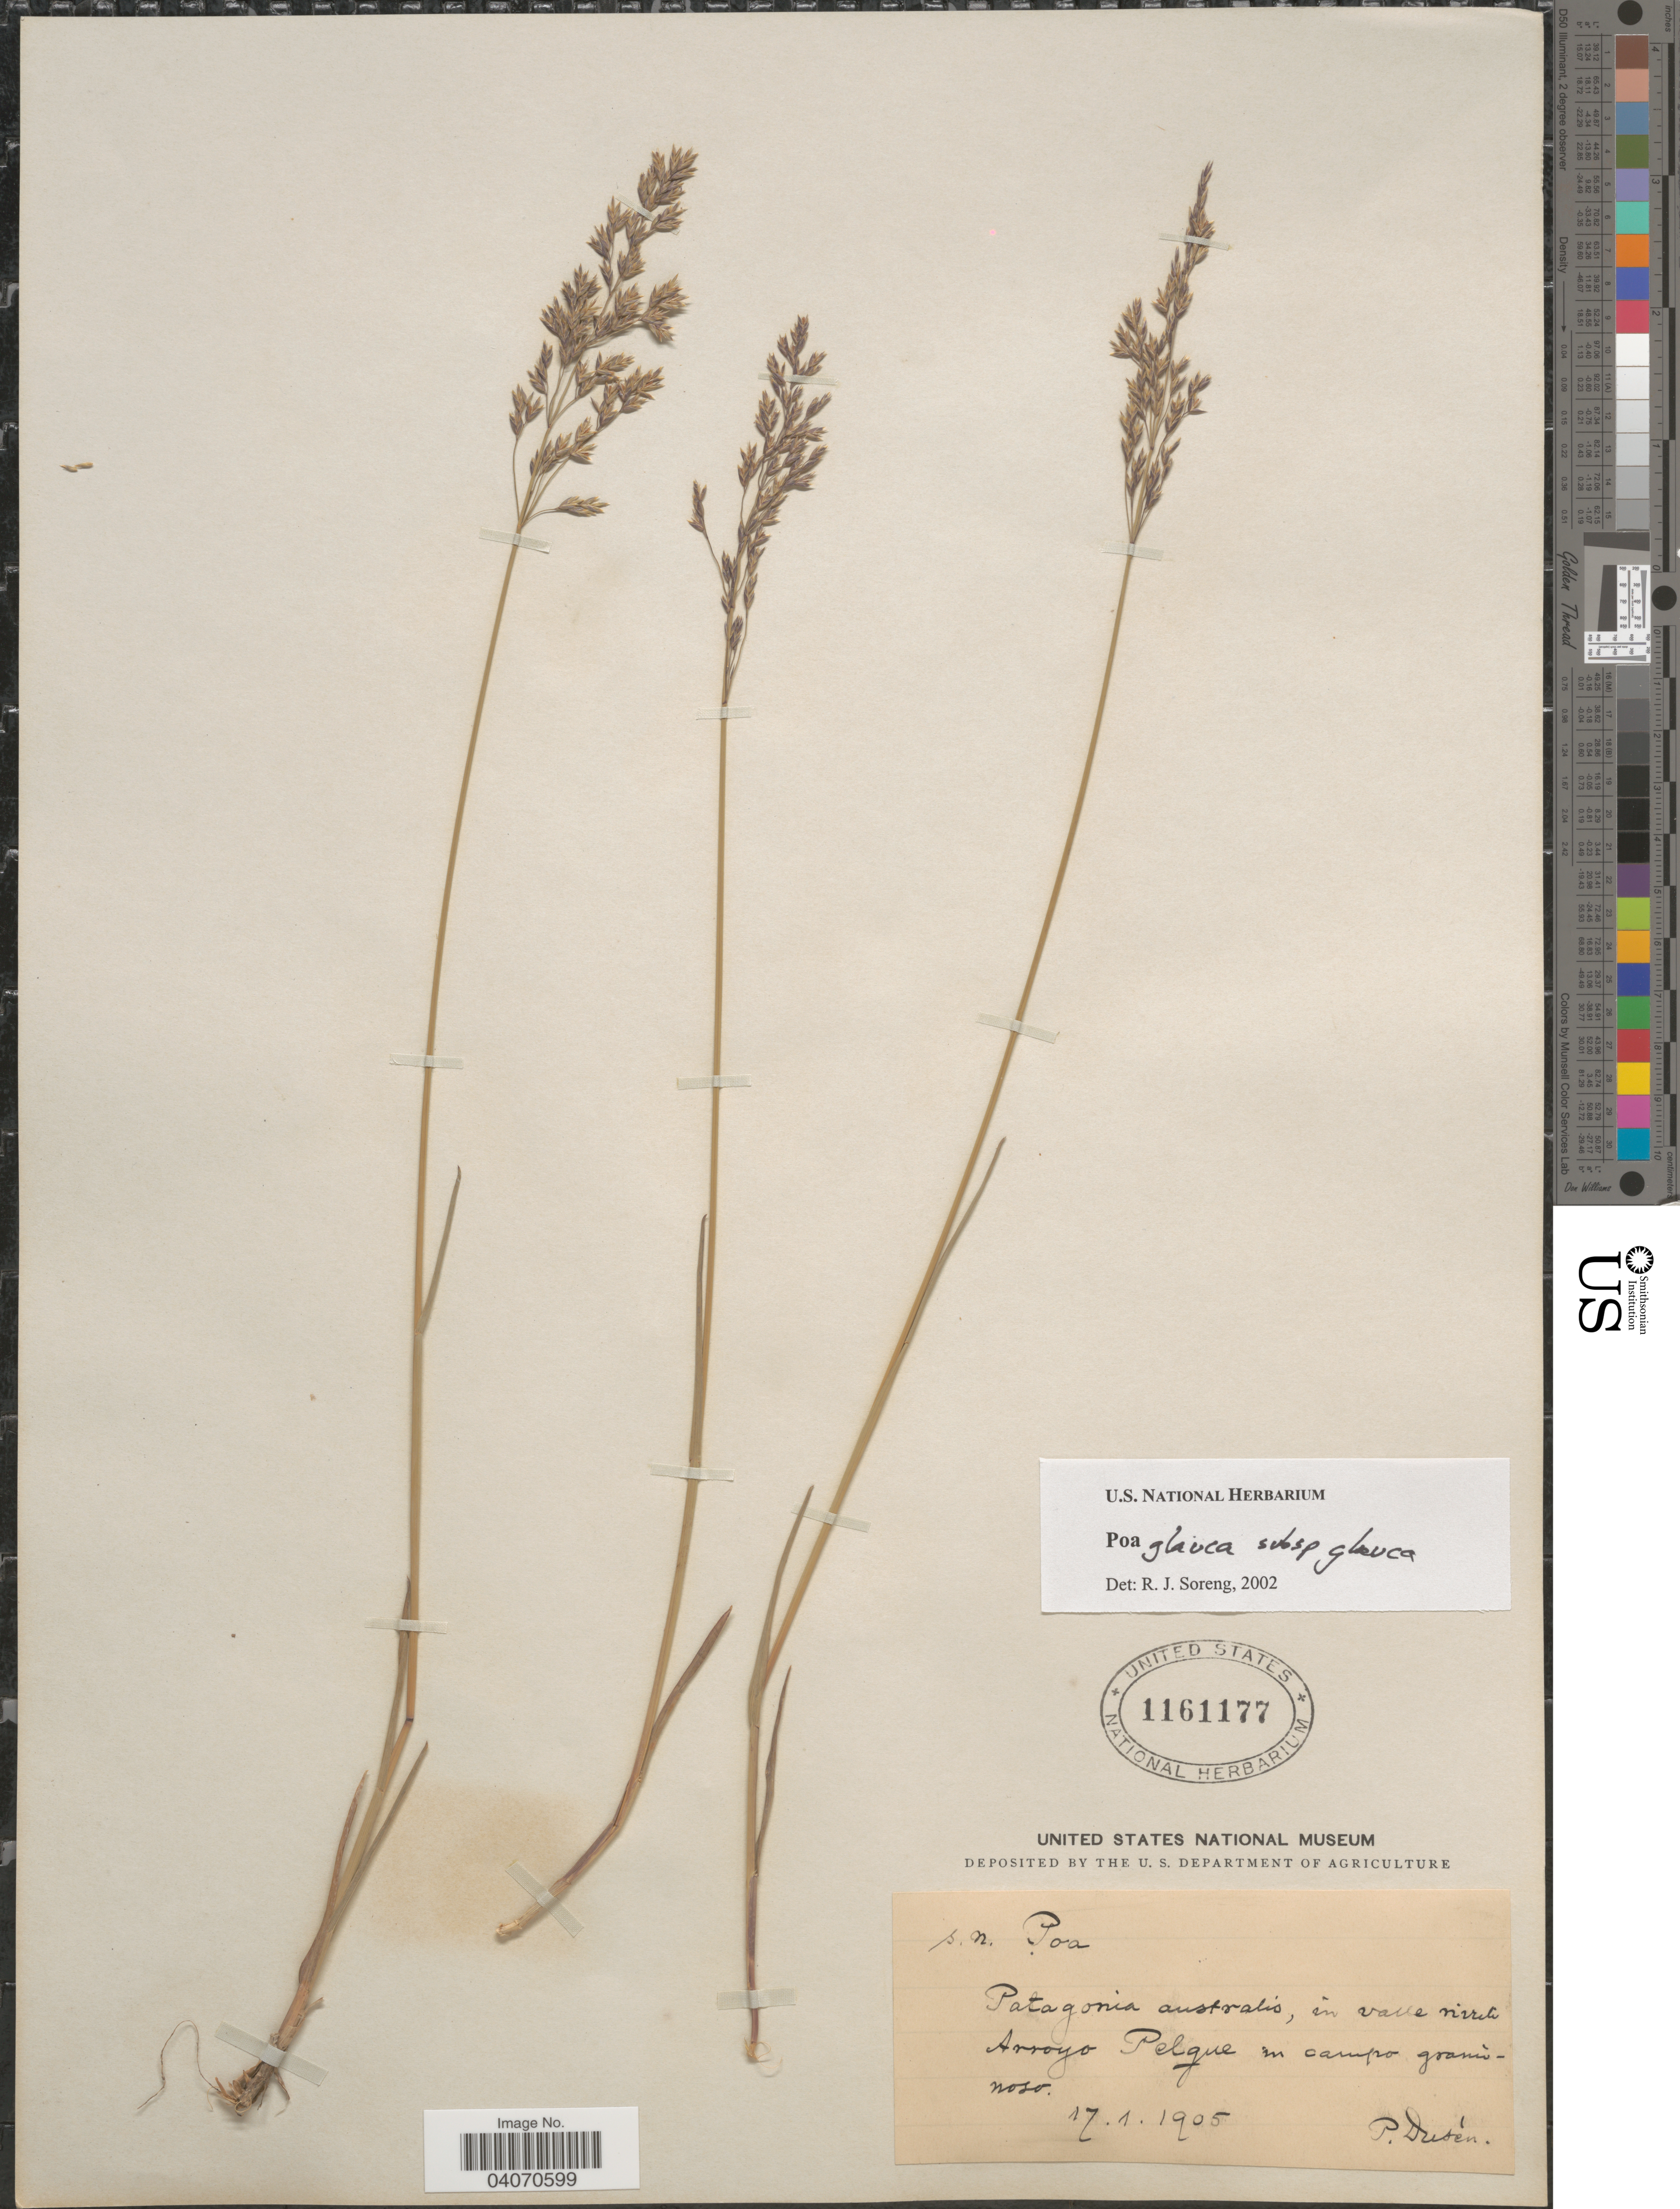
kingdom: Plantae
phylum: Tracheophyta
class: Liliopsida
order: Poales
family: Poaceae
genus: Poa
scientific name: Poa glauca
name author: Vahl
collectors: P. Dusén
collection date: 1905-01-17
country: Argentina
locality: Patagonia australis, in valle rivuli Arroyo Pelque in campo graminoso.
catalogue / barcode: US 1161177